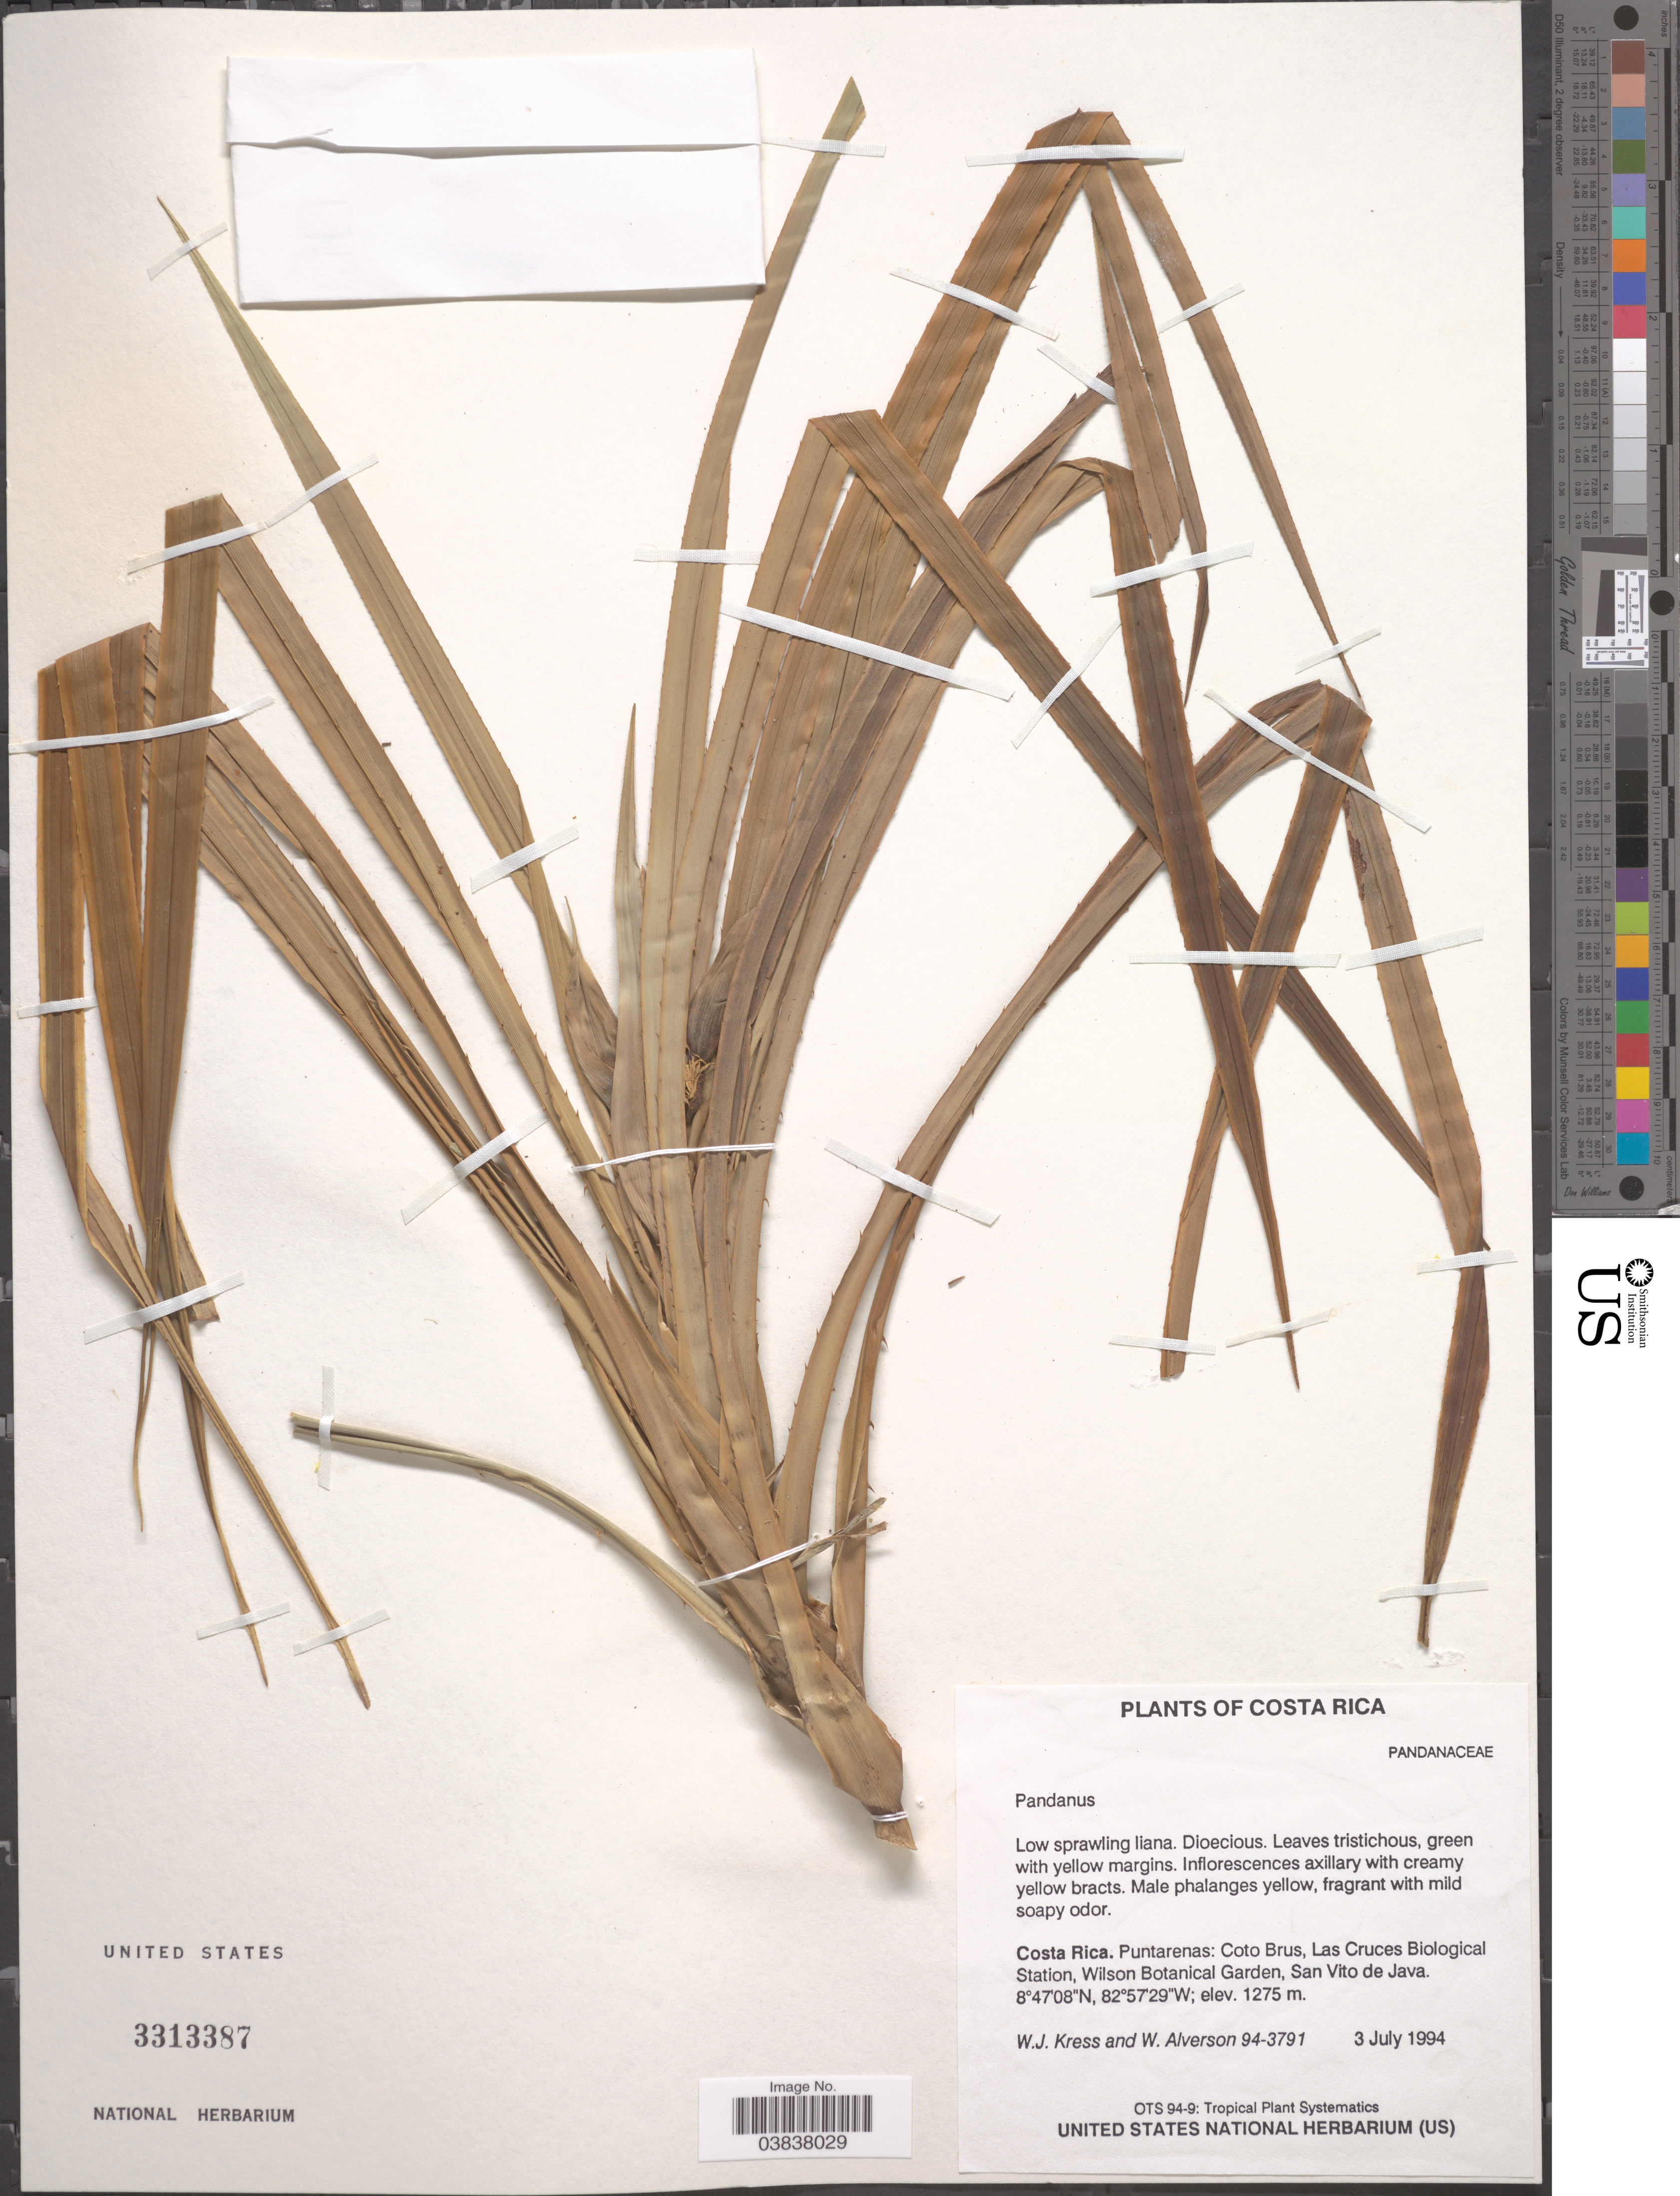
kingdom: Plantae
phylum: Tracheophyta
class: Liliopsida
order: Pandanales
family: Pandanaceae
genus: Pandanus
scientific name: Pandanus sp.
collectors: W. J. Kress & W. S. Alverson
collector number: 94-3791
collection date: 1994-07-03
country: Costa Rica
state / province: Puntarenas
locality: Coto Brus, Las Cruces Biological Station, Wilson Botanical Garden, San Vito de Java.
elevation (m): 1275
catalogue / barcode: US 3313387